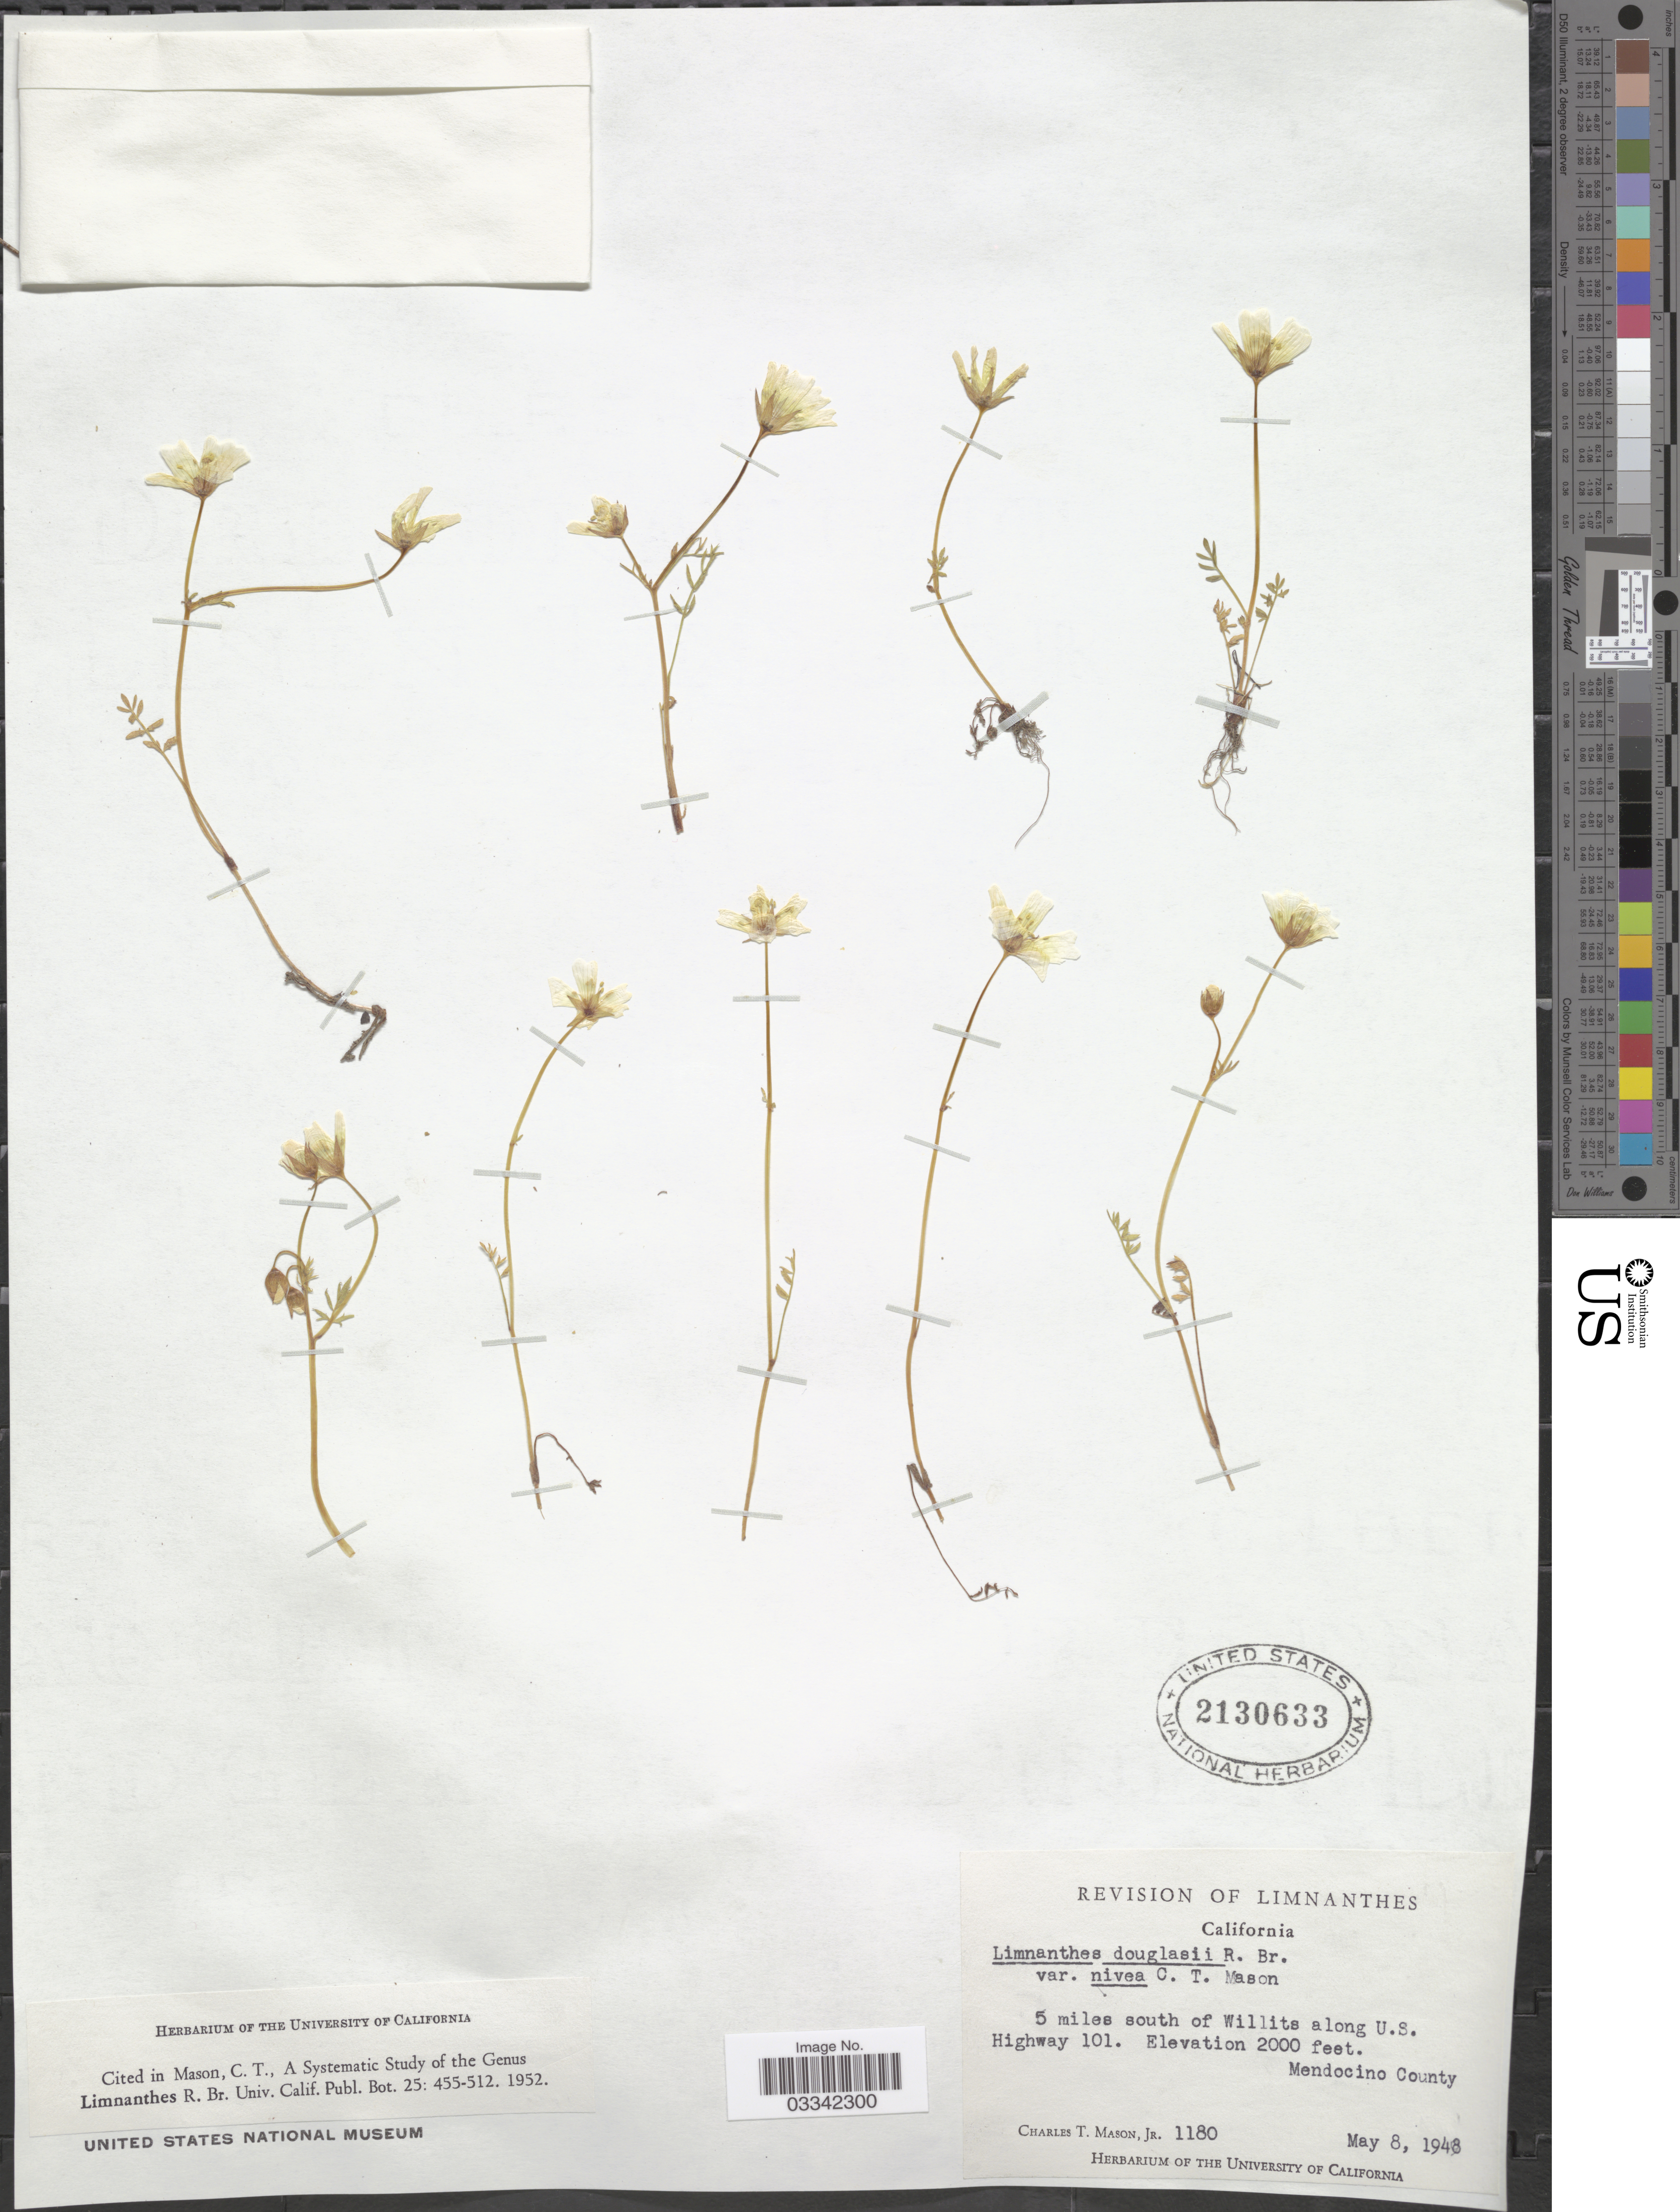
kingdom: Plantae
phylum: Tracheophyta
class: Magnoliopsida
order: Brassicales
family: Limnanthaceae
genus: Limnanthes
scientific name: Limnanthes douglasii var. nivea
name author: Mason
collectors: C. T. Mason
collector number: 1180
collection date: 1948-05-08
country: United States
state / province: California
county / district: Mendocino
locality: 5 miles south of Willits along U.S. Highway 101. Mendocino County.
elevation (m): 610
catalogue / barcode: US 2130633